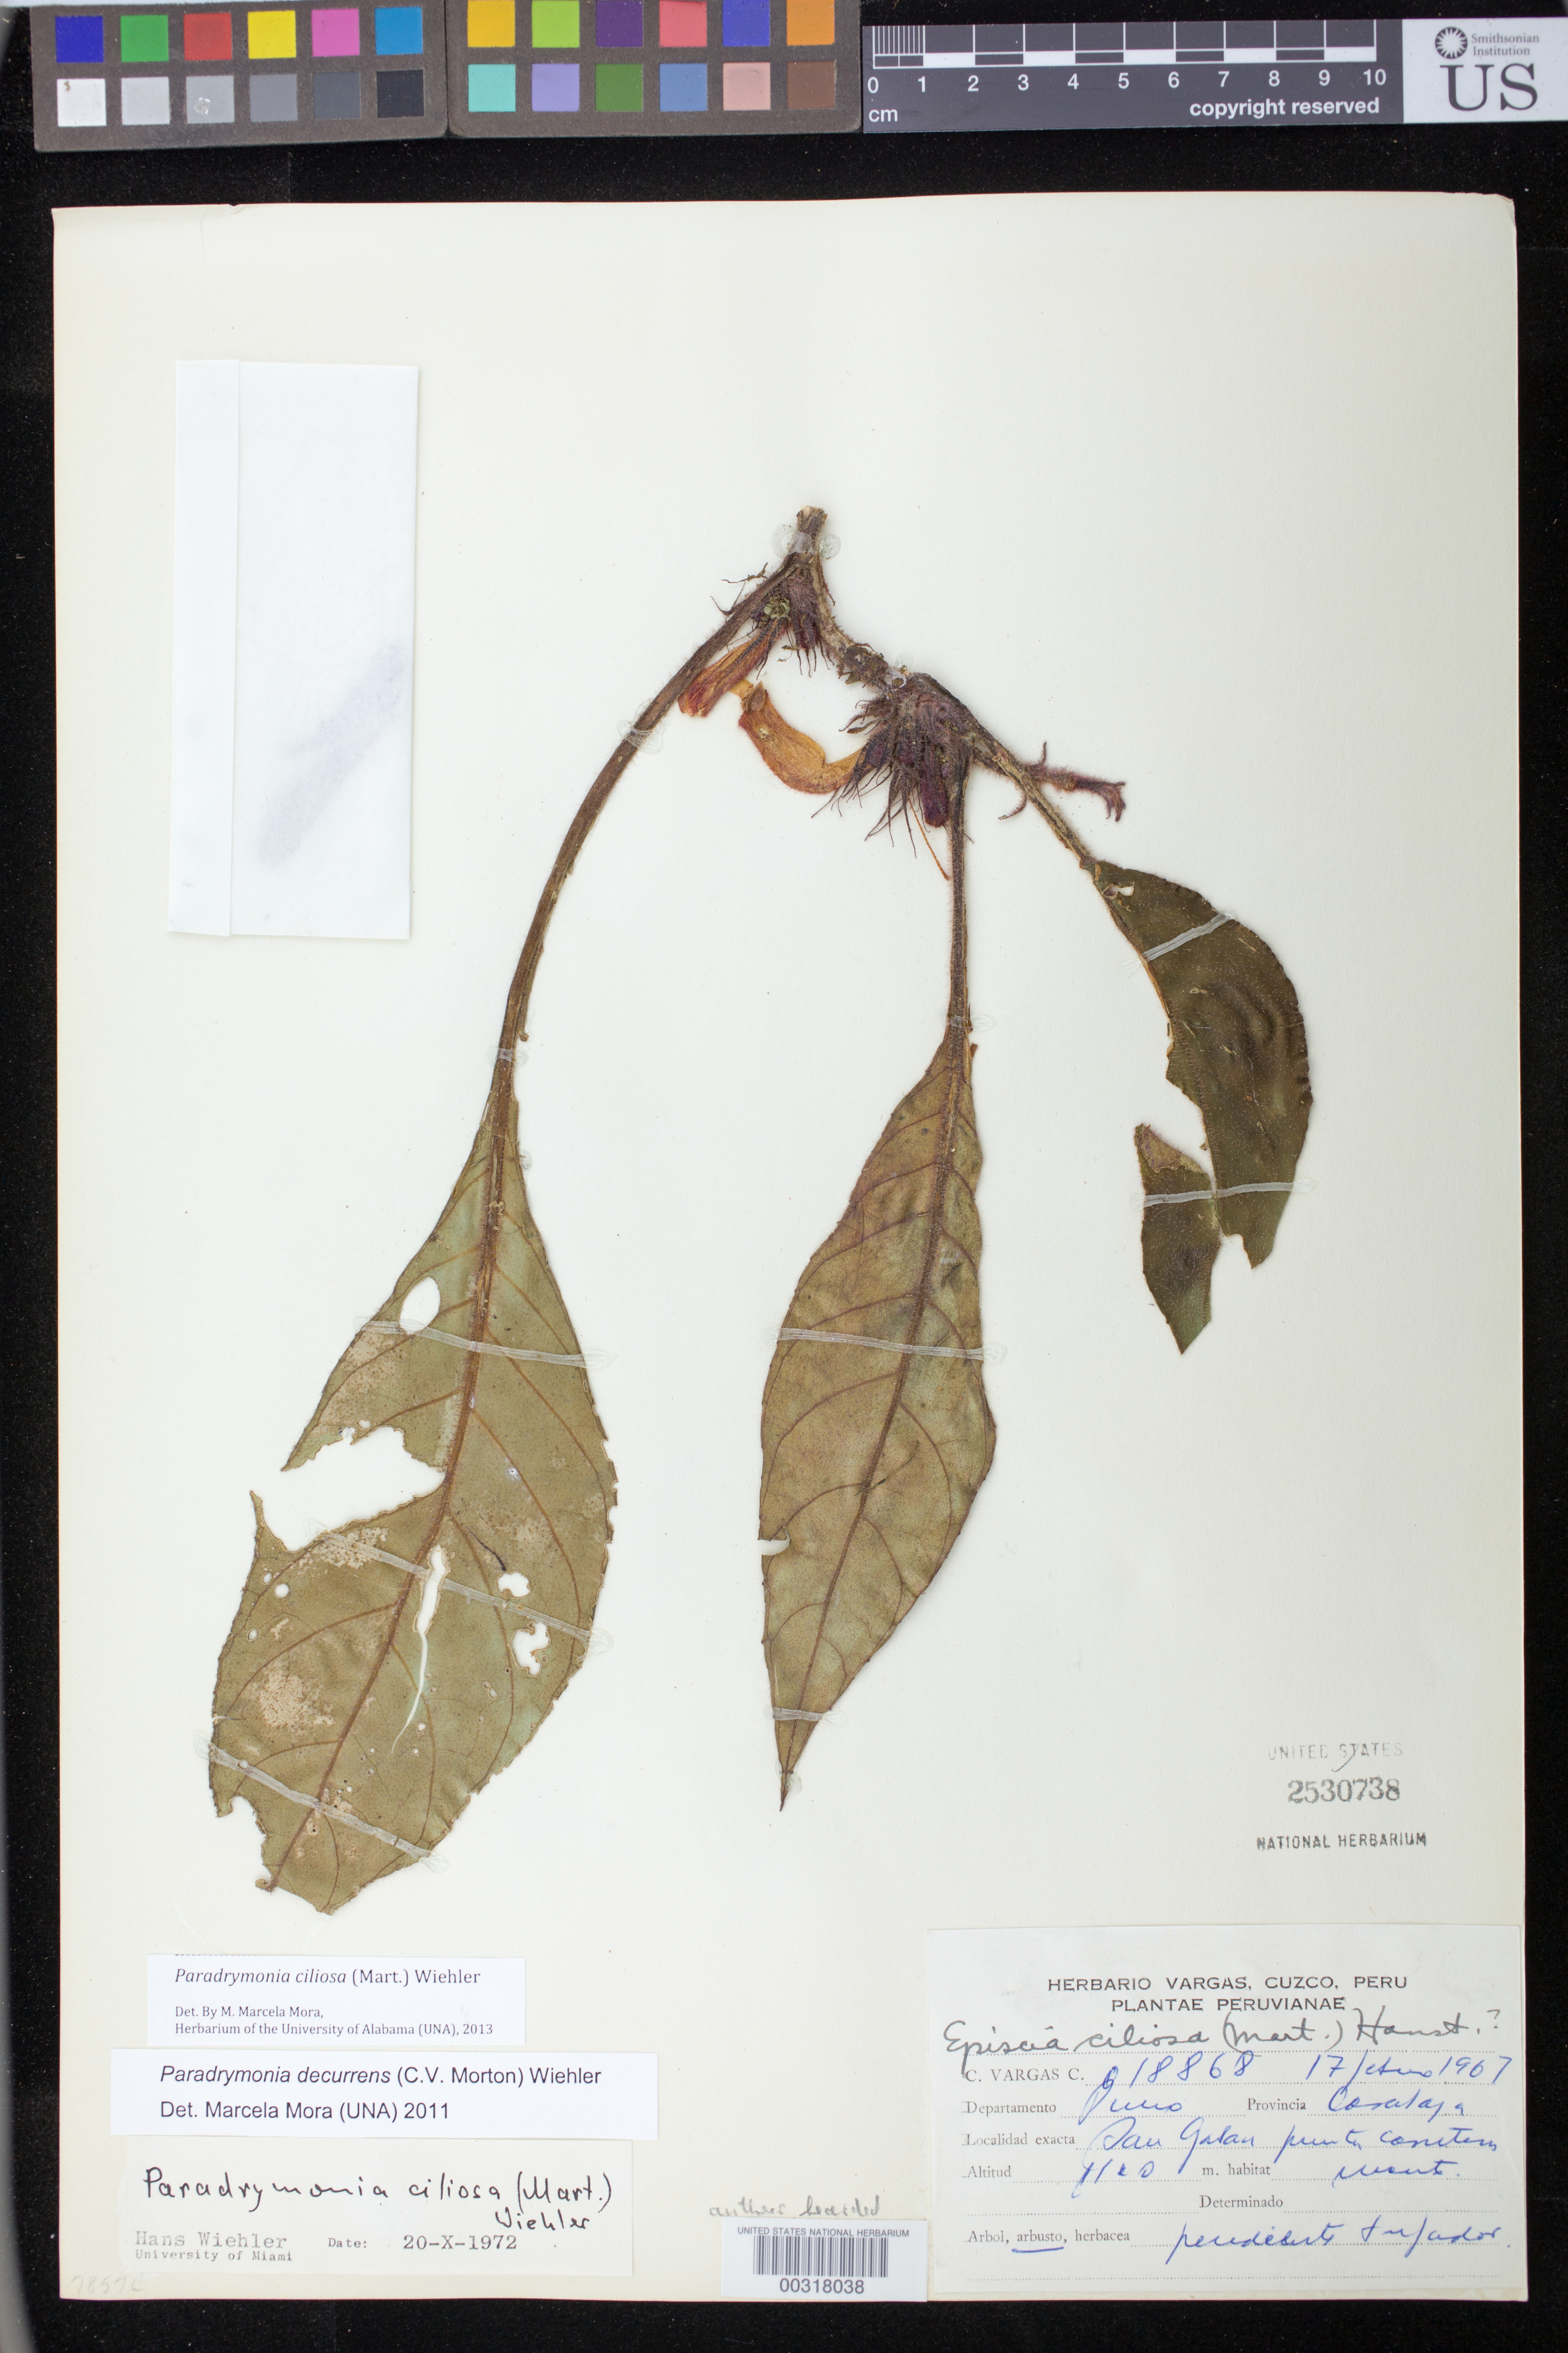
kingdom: Plantae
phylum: Tracheophyta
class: Magnoliopsida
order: Lamiales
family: Gesneriaceae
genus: Paradrymonia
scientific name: Paradrymonia ciliosa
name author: (Mart.) Wiehler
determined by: Mora, M. Marcela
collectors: C. Vargas C.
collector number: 18868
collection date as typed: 17 Feb 1967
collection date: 1967-02-17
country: Peru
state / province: Puno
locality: Prov. Coralaja, San Galan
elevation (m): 1100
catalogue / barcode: US 2530738